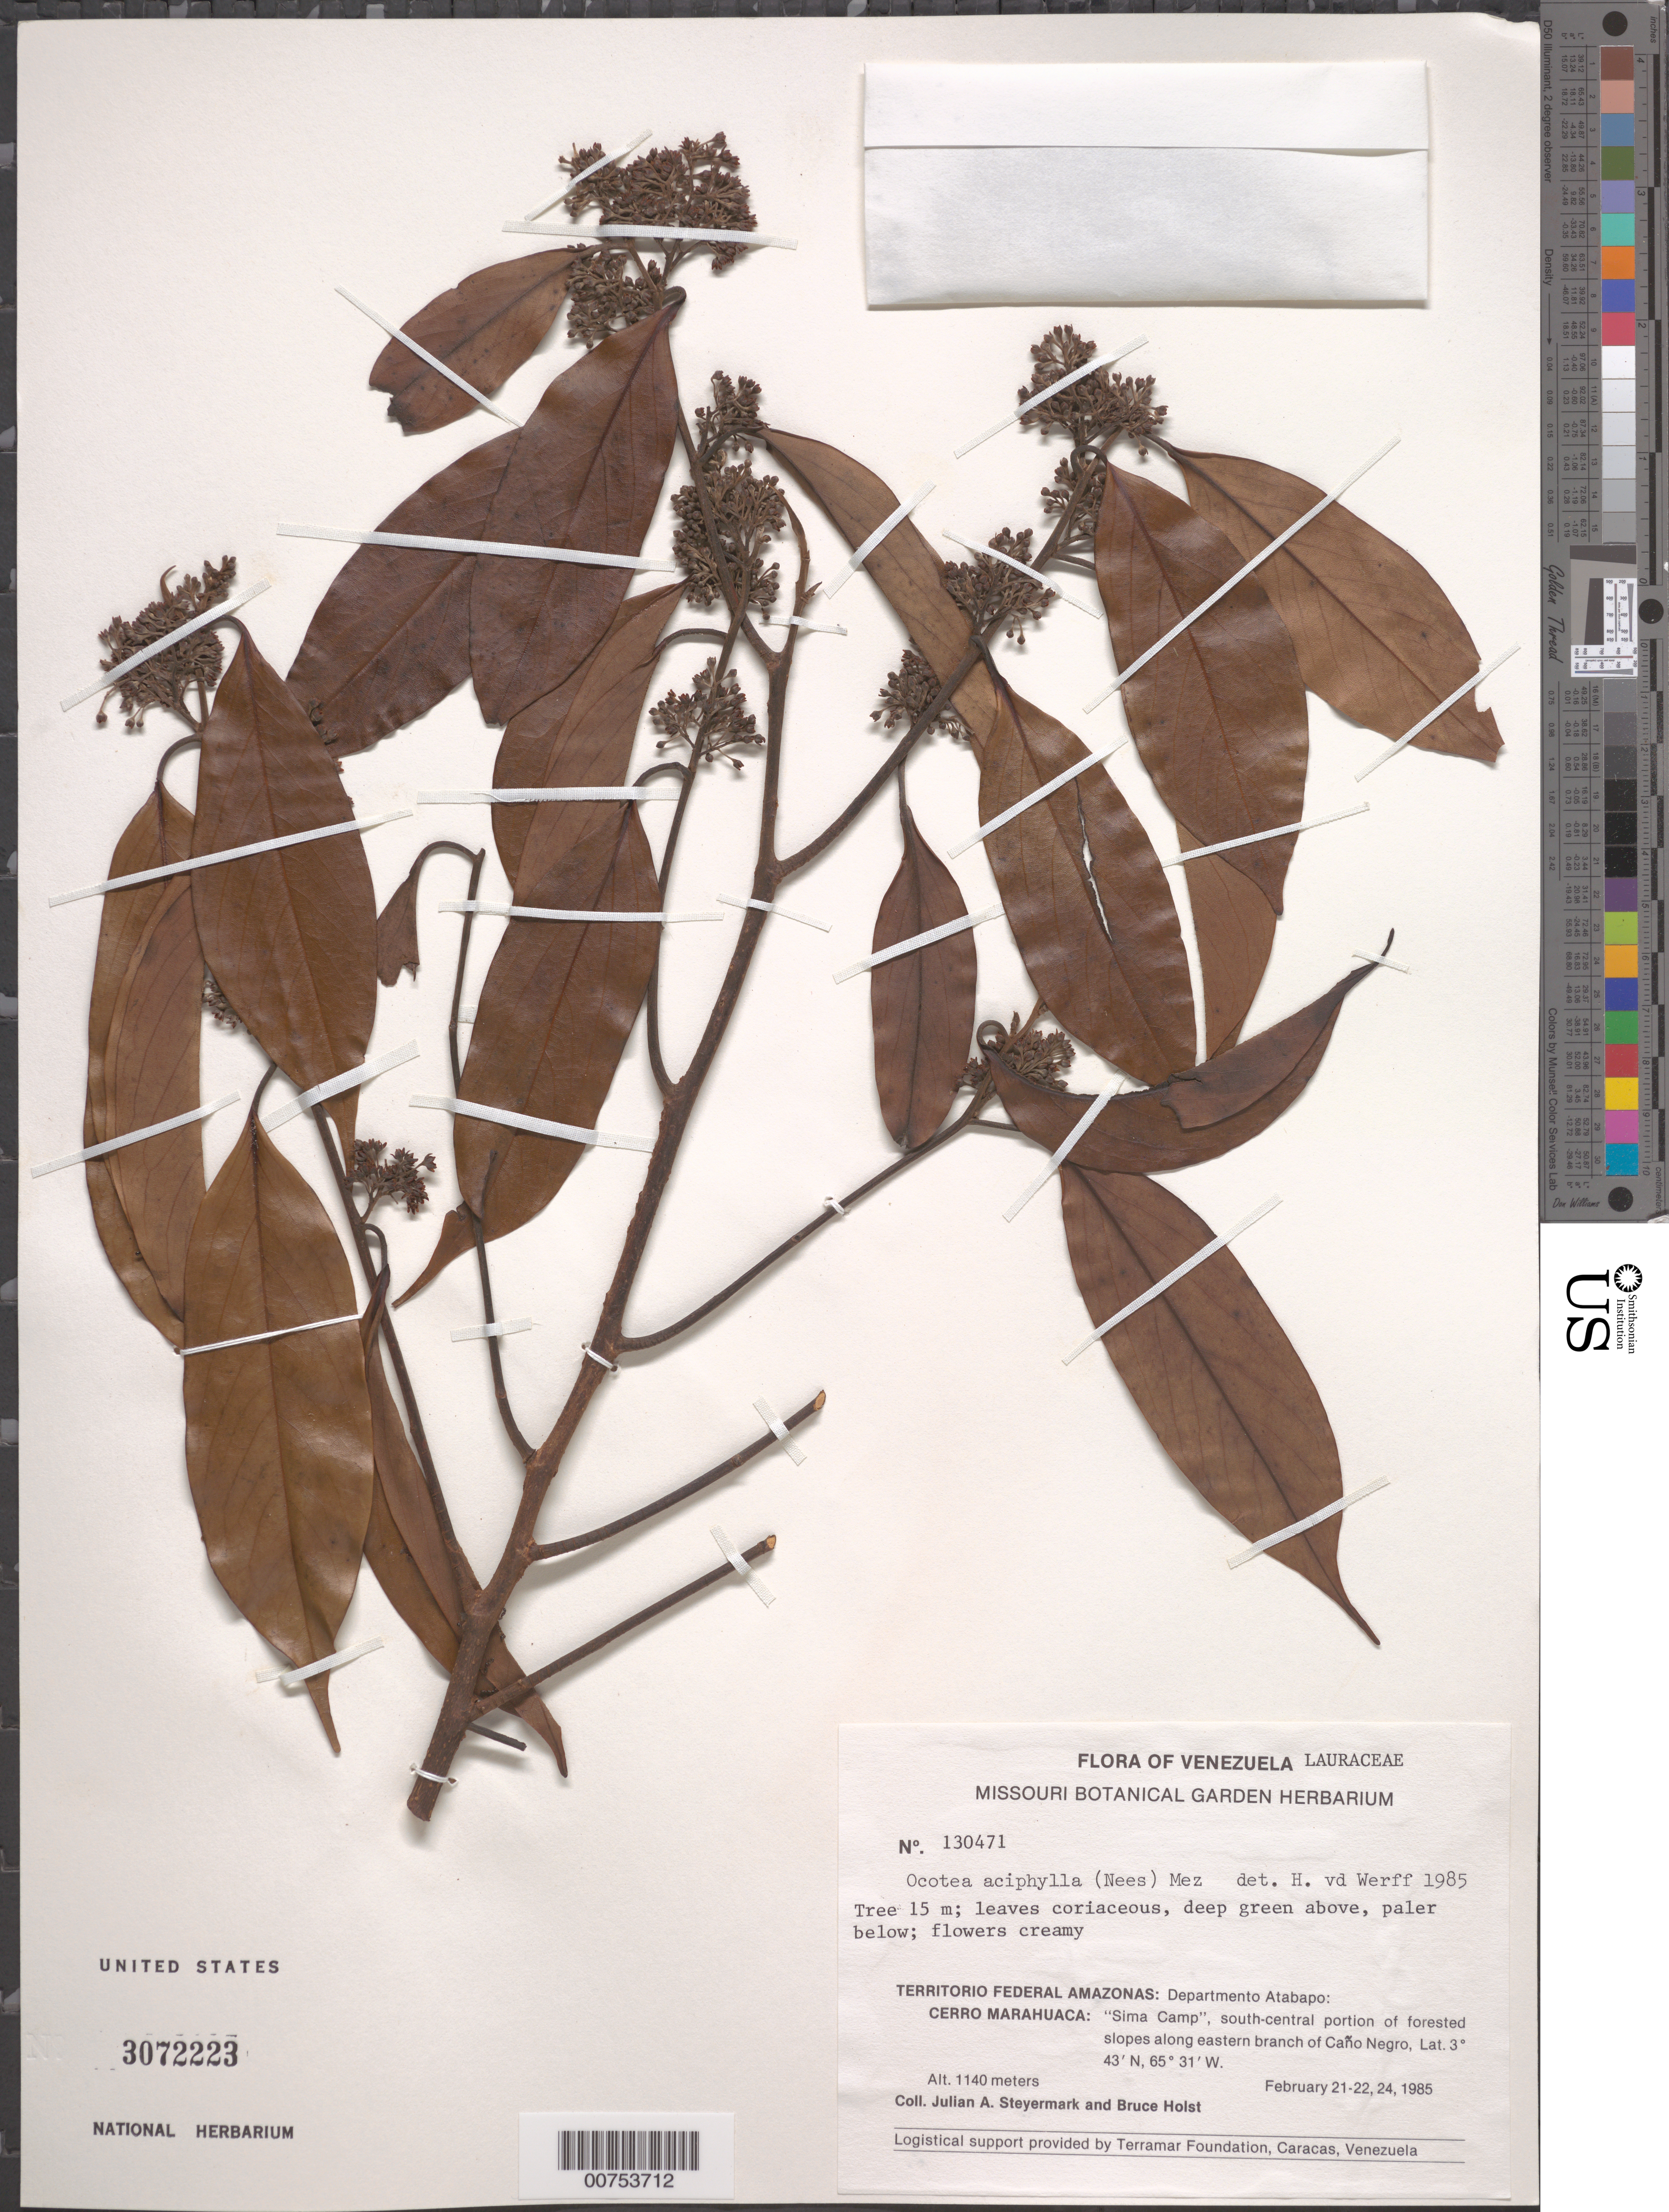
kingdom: Plantae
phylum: Tracheophyta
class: Magnoliopsida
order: Laurales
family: Lauraceae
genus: Ocotea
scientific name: Ocotea aciphylla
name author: (Nees & Mart.) Mez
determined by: van der Werff, H., (MO), Missouri Botanical Garden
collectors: J. Steyermark & B. Holst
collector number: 130471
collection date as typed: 21-Feb-85 to 24-Feb-85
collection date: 1985-02-21/1985-02-24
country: Venezuela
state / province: Amazonas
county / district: Atabapo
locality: Cerro Marahuaca, "Sima Camp", south-central portion of slopes along eastern branch of Caño Negro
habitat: Forested slopes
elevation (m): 1140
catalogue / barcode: US 3072223